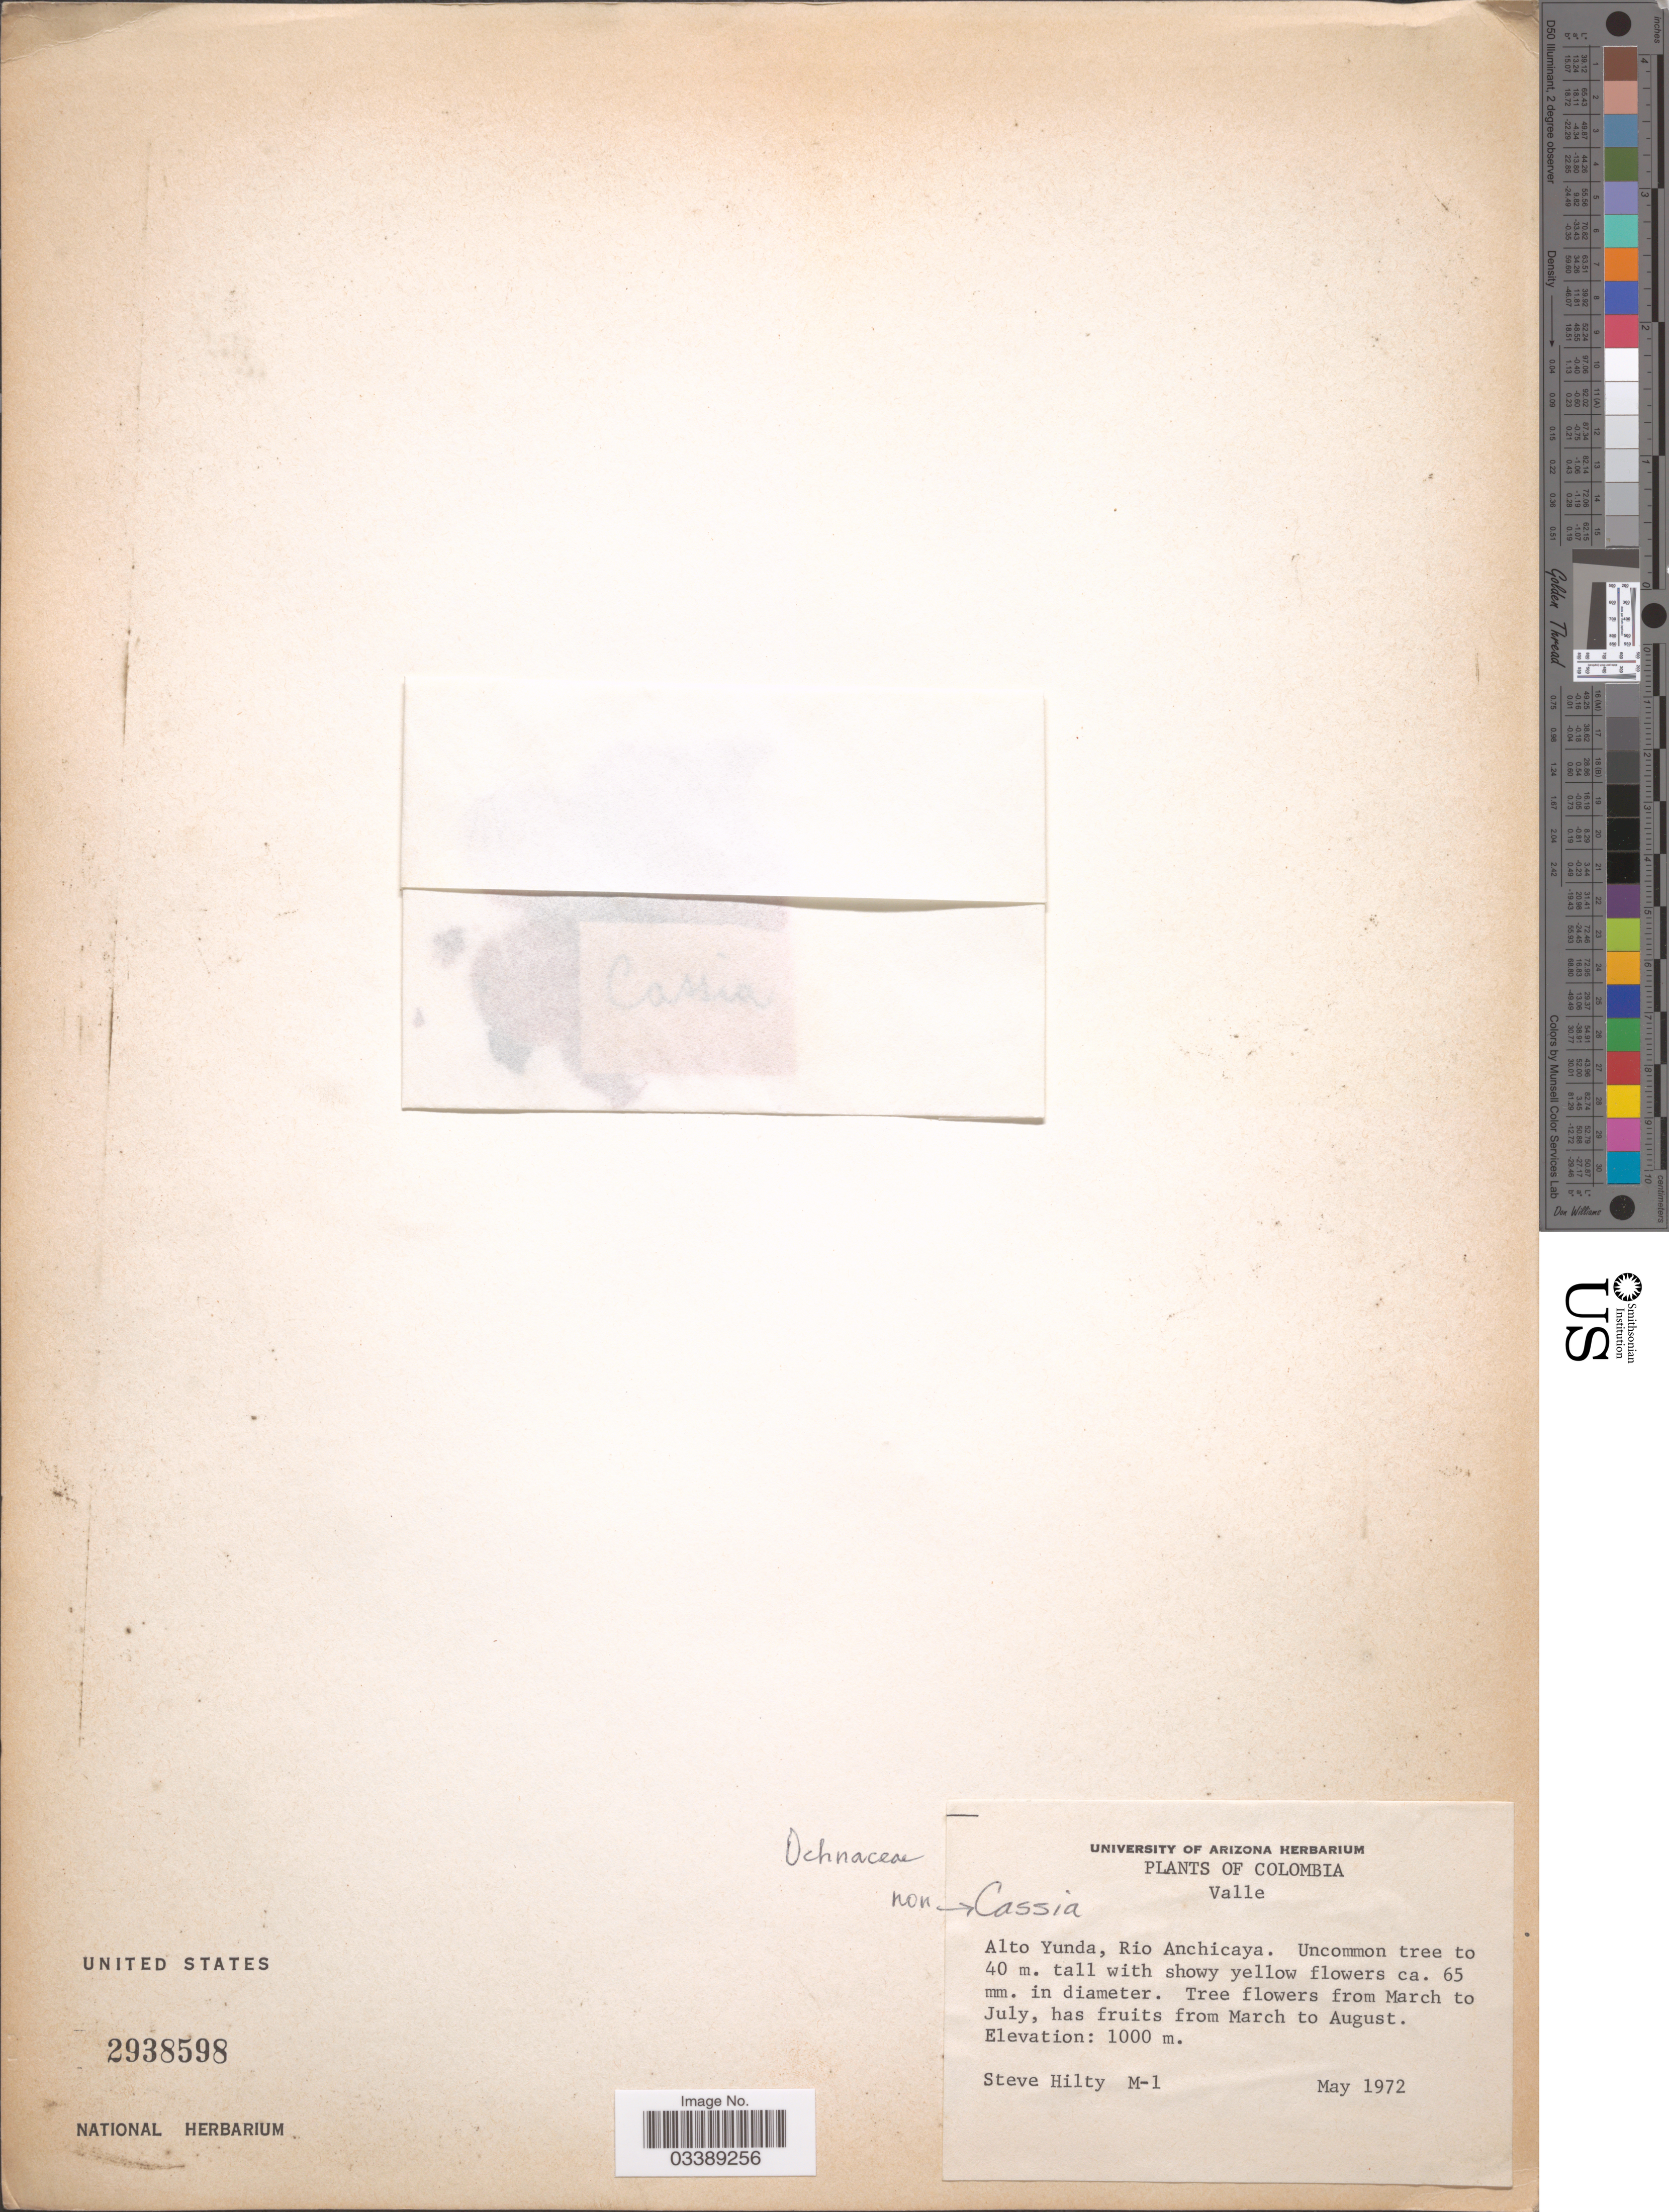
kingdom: Plantae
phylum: Tracheophyta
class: Magnoliopsida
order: Malpighiales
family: Ochnaceae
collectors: S. Hilty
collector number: M-1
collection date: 1972-05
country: Colombia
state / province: Valle del Cauca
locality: Valle. Alto Yunda, Rio Anchicaya.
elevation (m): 1000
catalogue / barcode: US 2938598